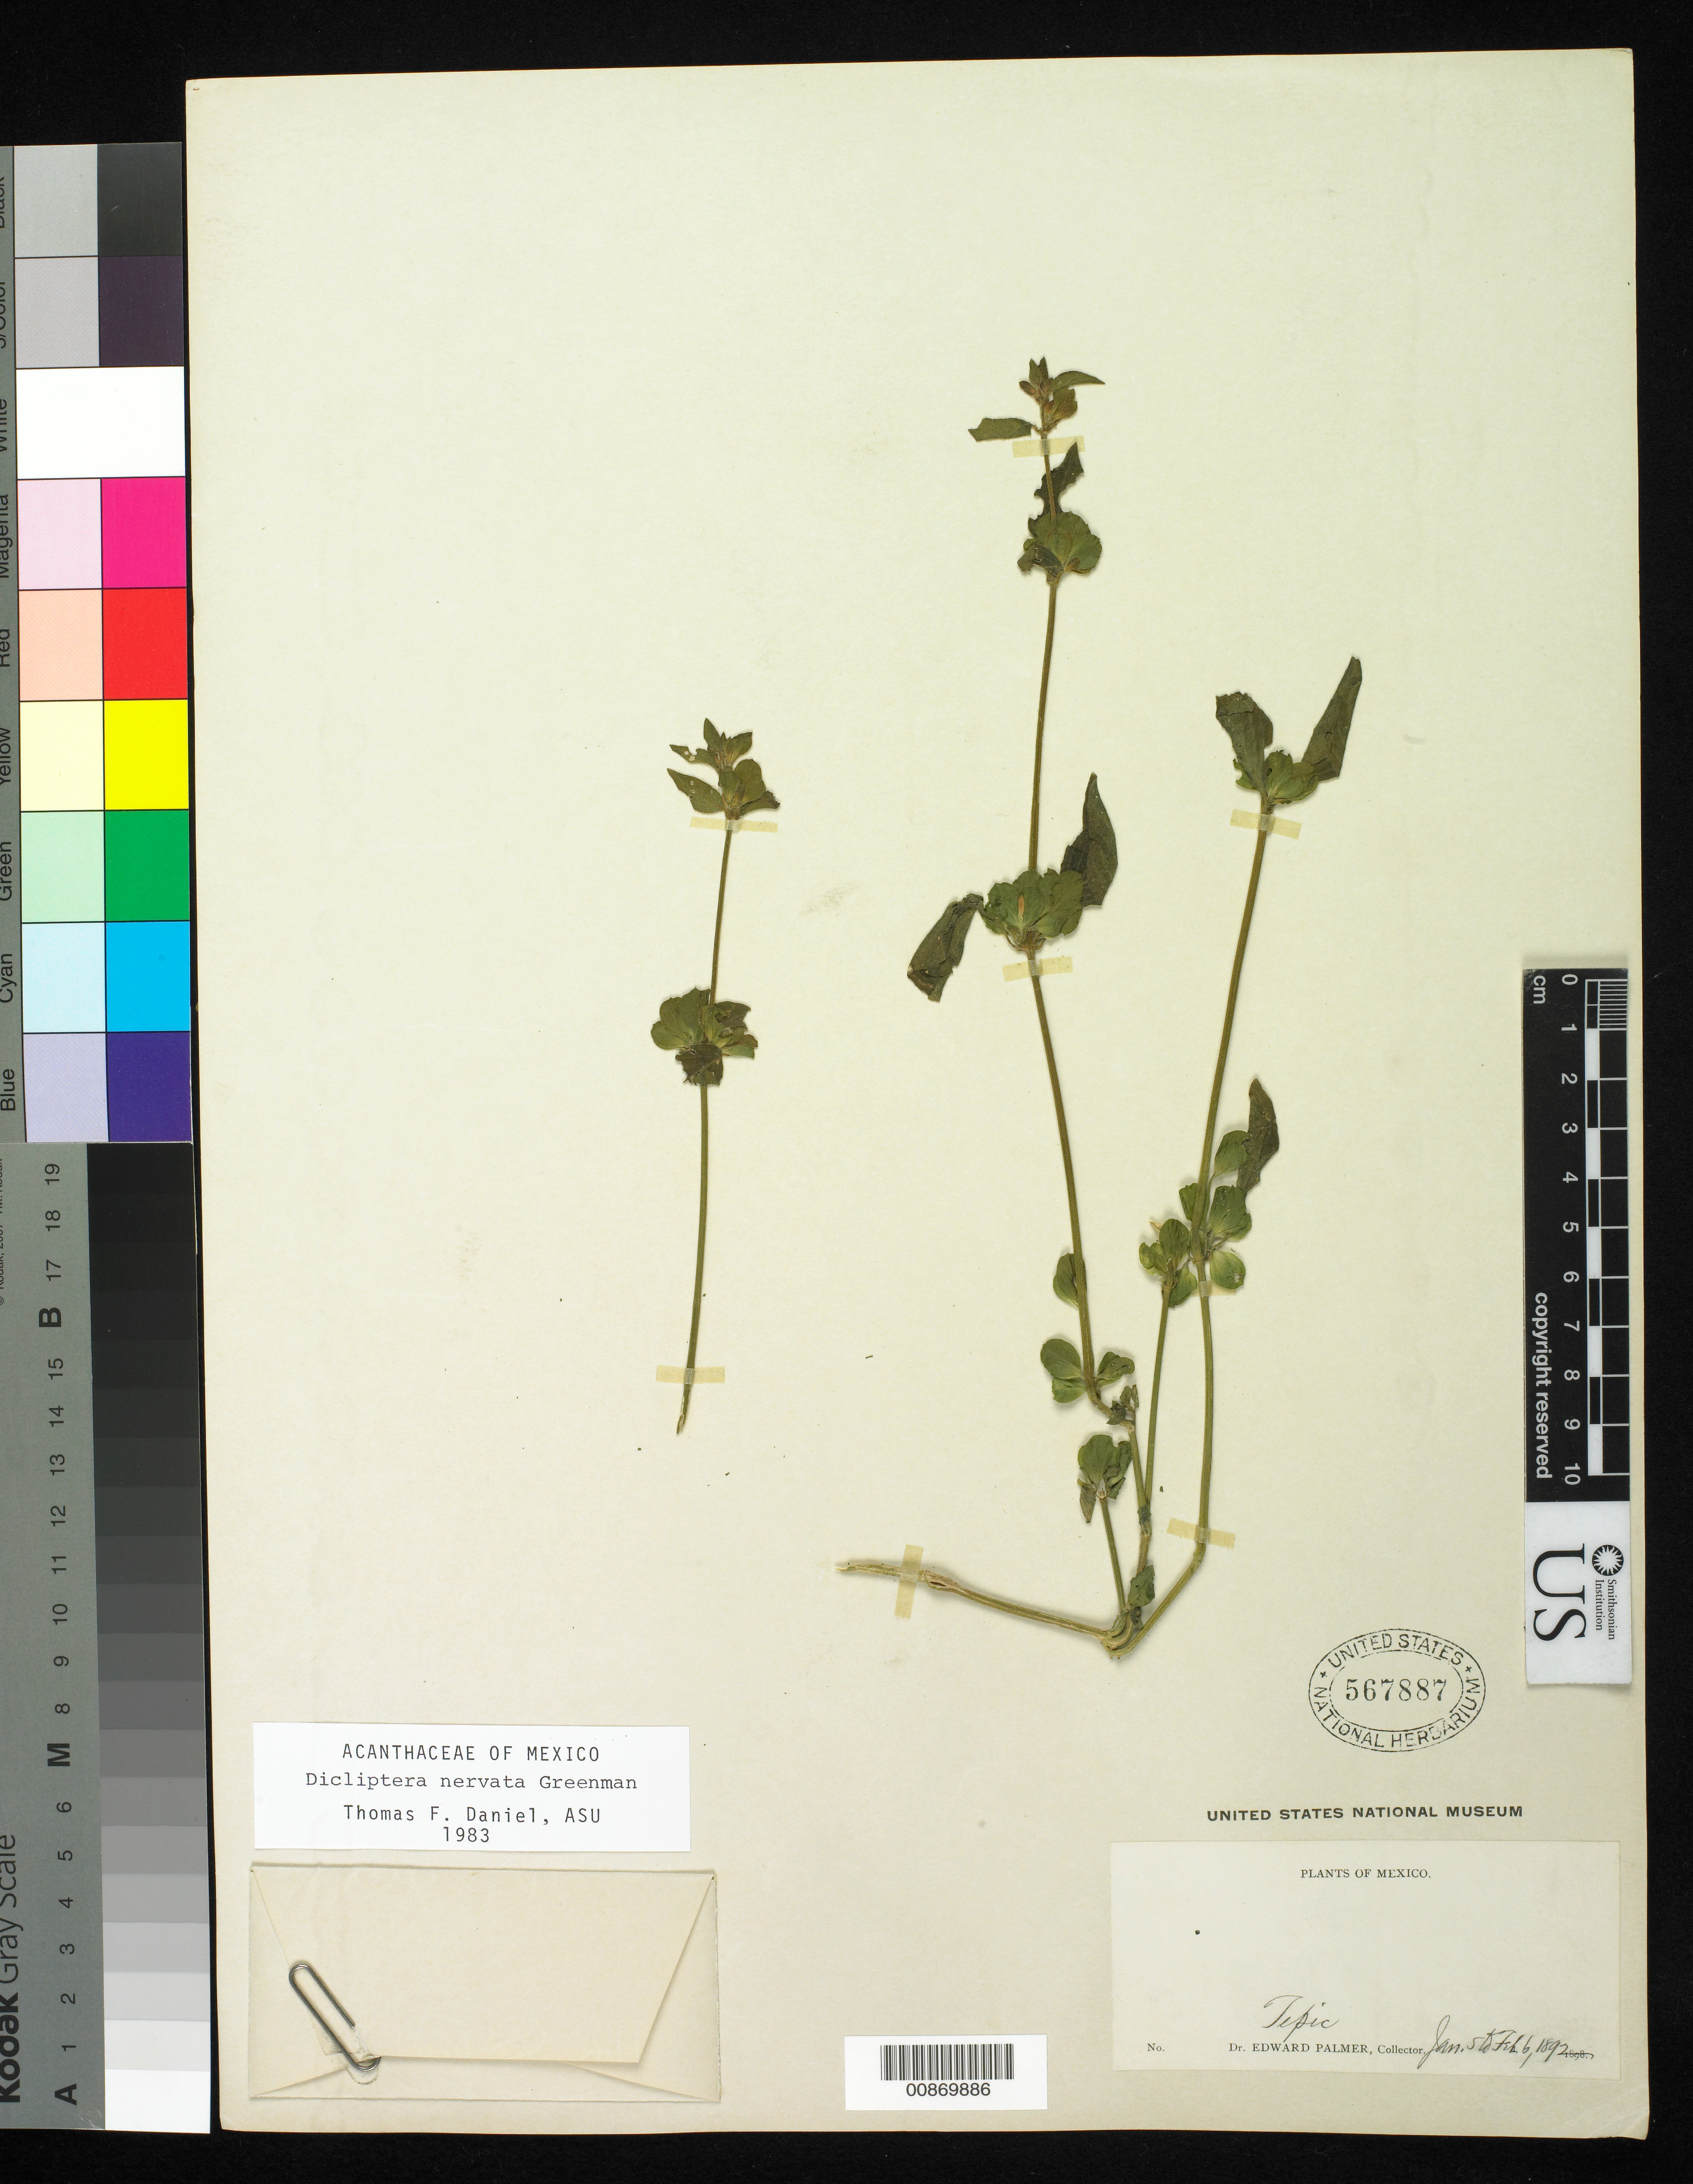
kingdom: Plantae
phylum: Tracheophyta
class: Magnoliopsida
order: Lamiales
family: Acanthaceae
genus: Dicliptera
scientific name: Dicliptera nervata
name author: Greenm.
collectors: E. Palmer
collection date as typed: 05 Jan 1892 to 06 Feb 1892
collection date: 1892-01-05/1892-02-06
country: Mexico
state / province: Nayarit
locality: Tepic, Nayarit.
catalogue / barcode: US 567887